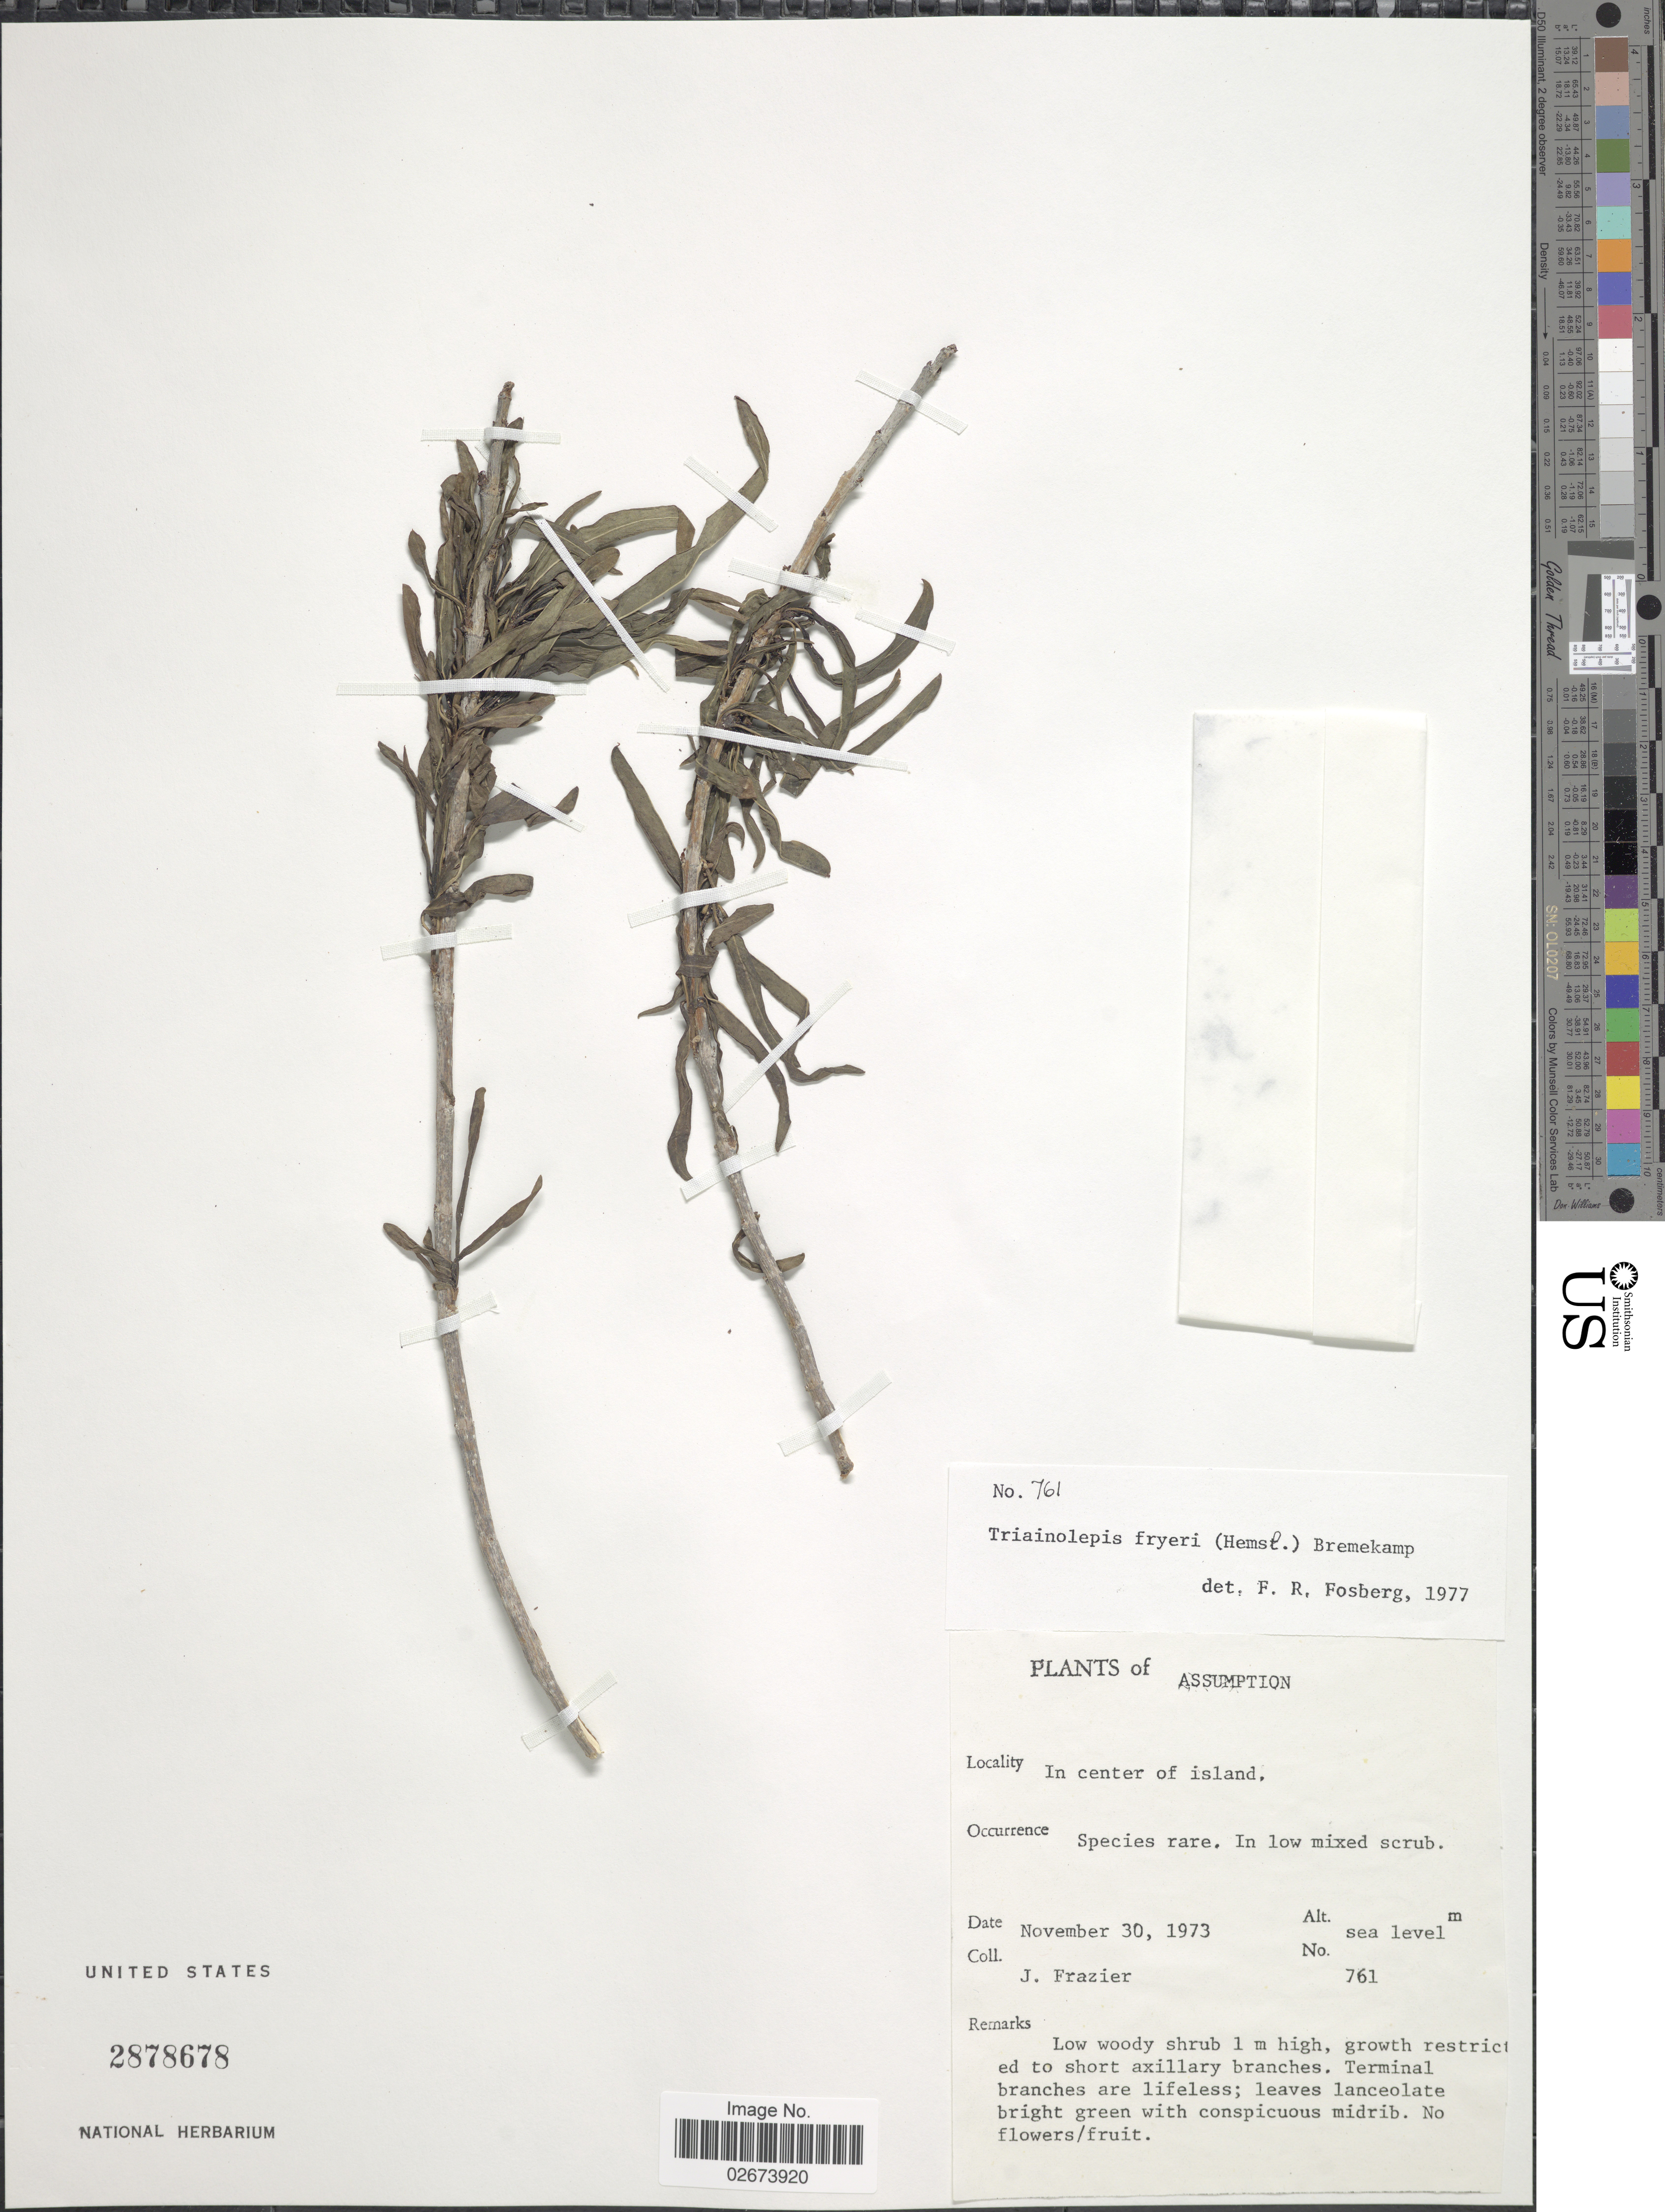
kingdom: Plantae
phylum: Tracheophyta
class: Magnoliopsida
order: Gentianales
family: Rubiaceae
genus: Triainolepis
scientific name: Triainolepis fryeri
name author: (Hemsl.) Bremek.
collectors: J. Frazier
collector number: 761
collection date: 1973-11-30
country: Seychelles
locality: Assumption. In center of island.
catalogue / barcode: US 2878678